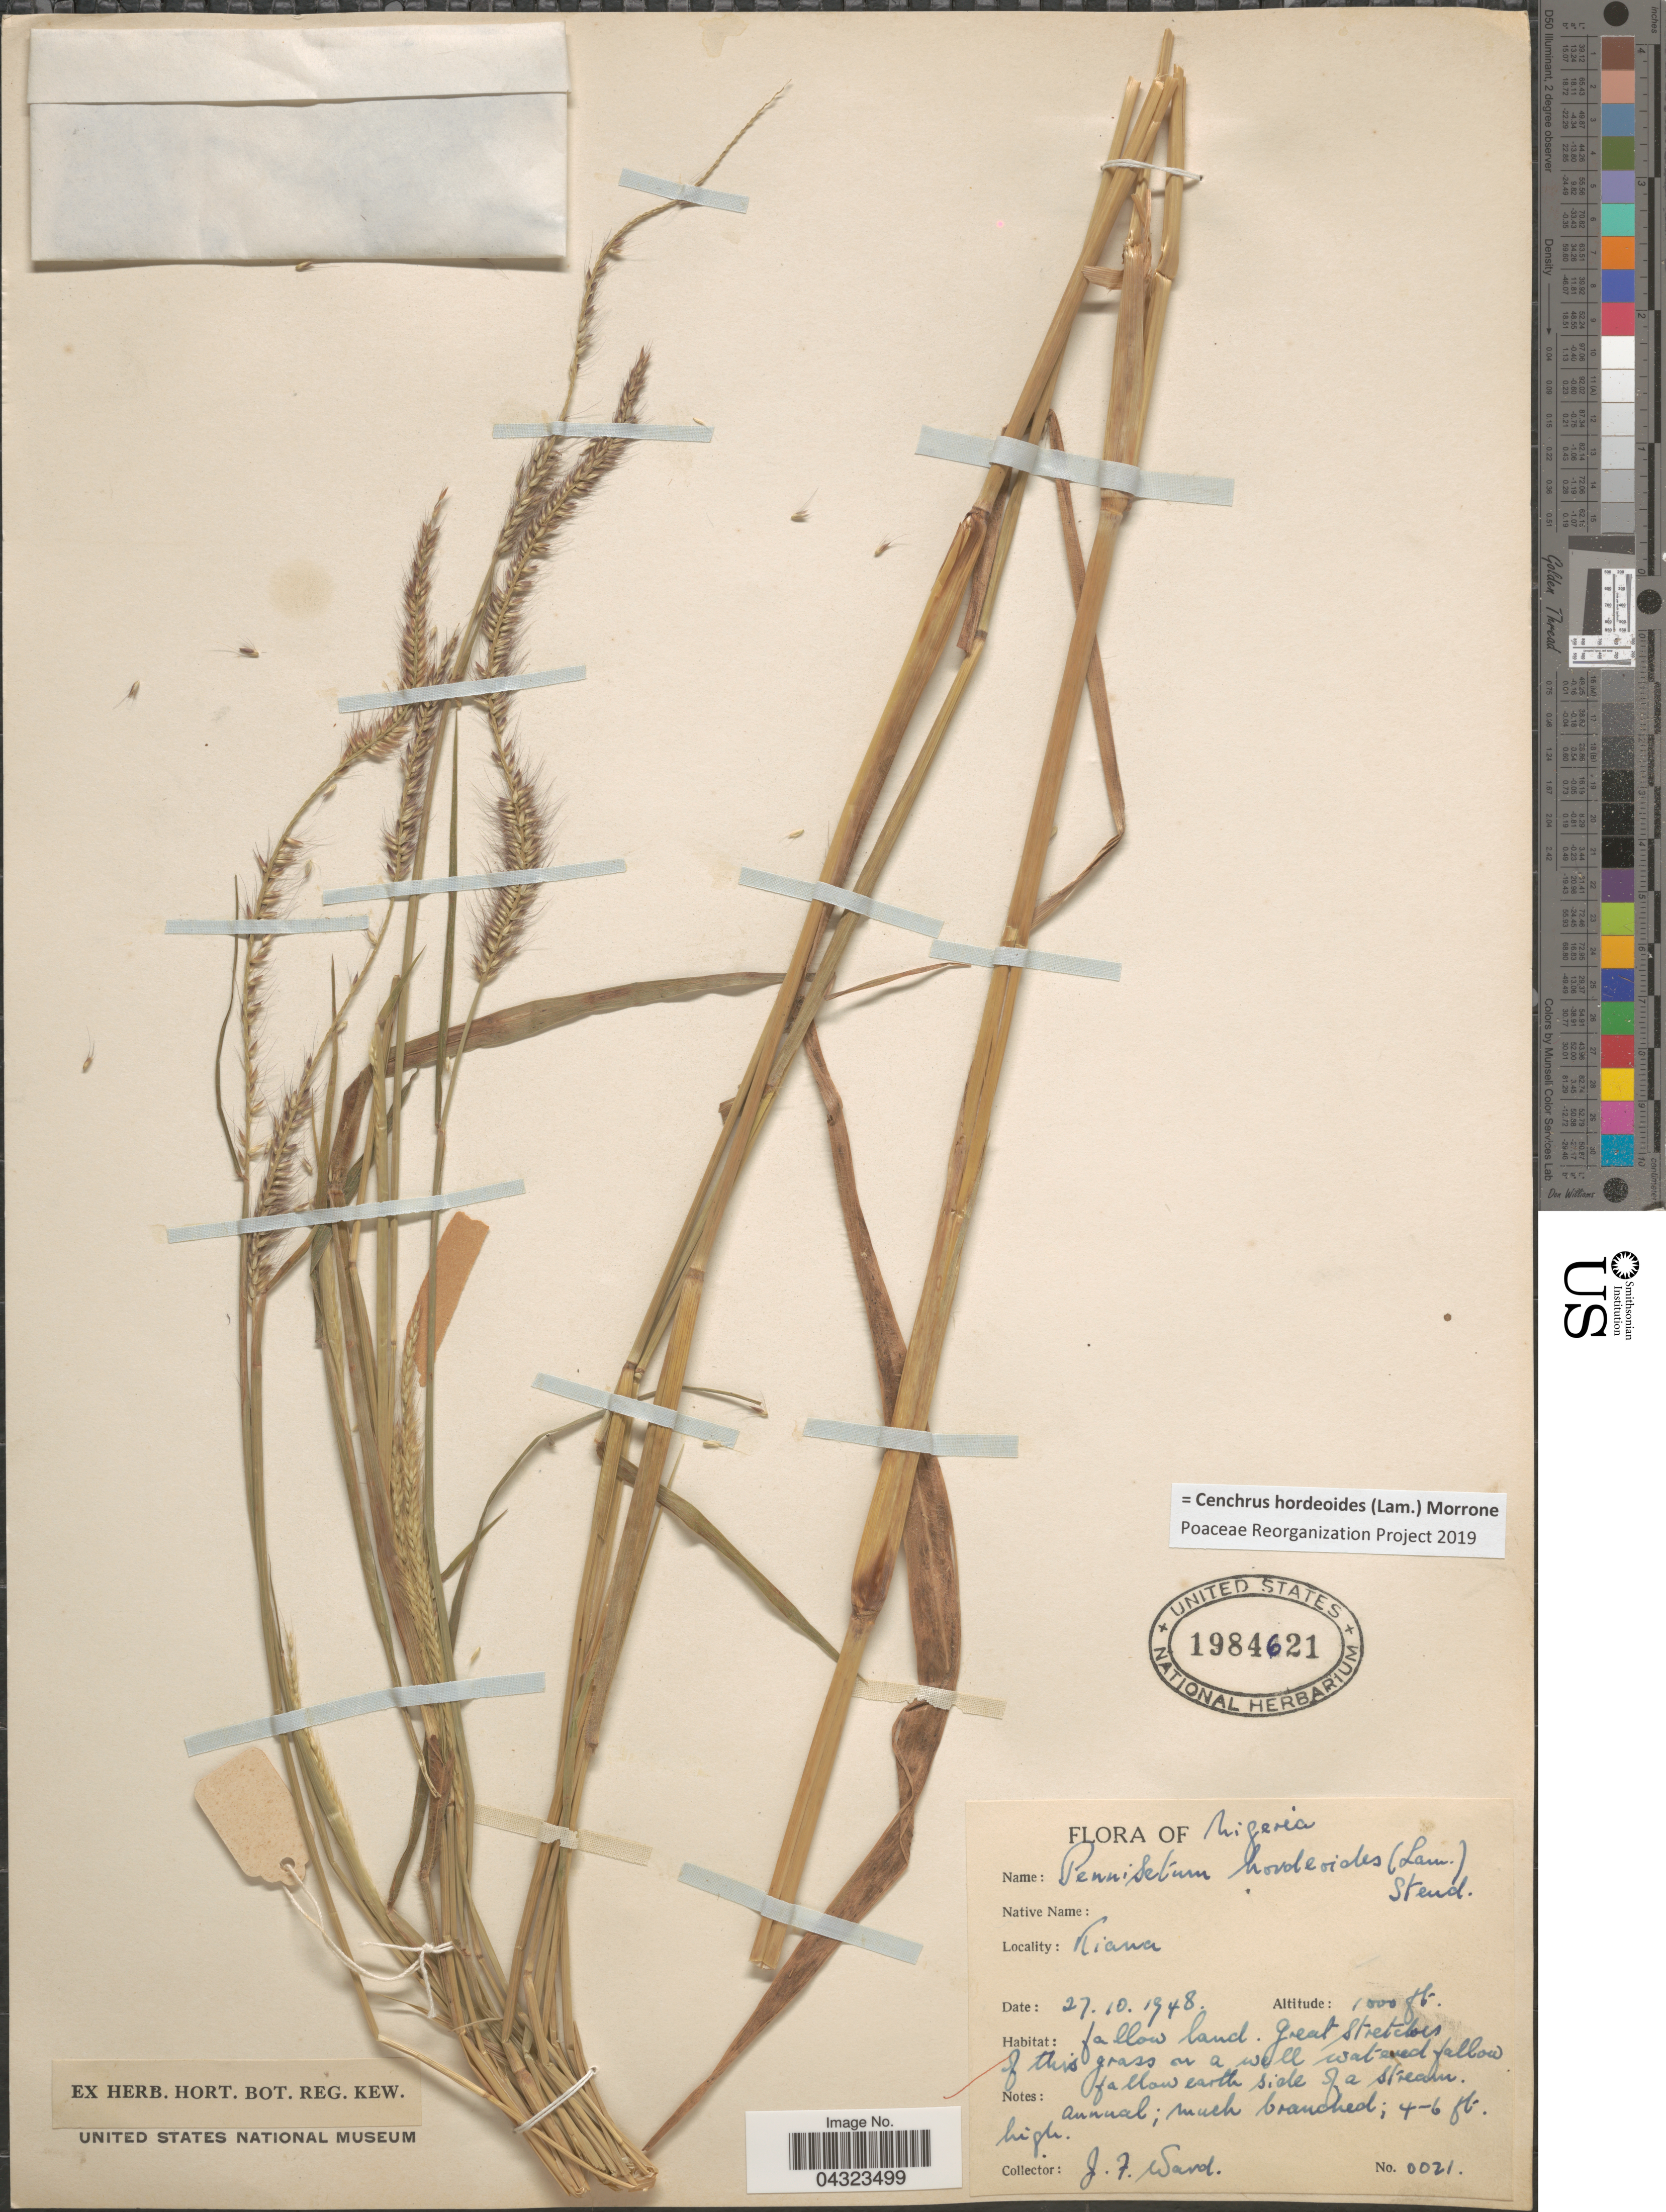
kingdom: Plantae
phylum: Tracheophyta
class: Liliopsida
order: Poales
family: Poaceae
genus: Cenchrus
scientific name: Cenchrus hordeoides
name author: (Lam.) Morrone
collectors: J. Ward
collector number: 0021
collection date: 1948-10-27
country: Nigeria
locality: Kiawa.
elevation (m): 305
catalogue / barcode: US 1984621